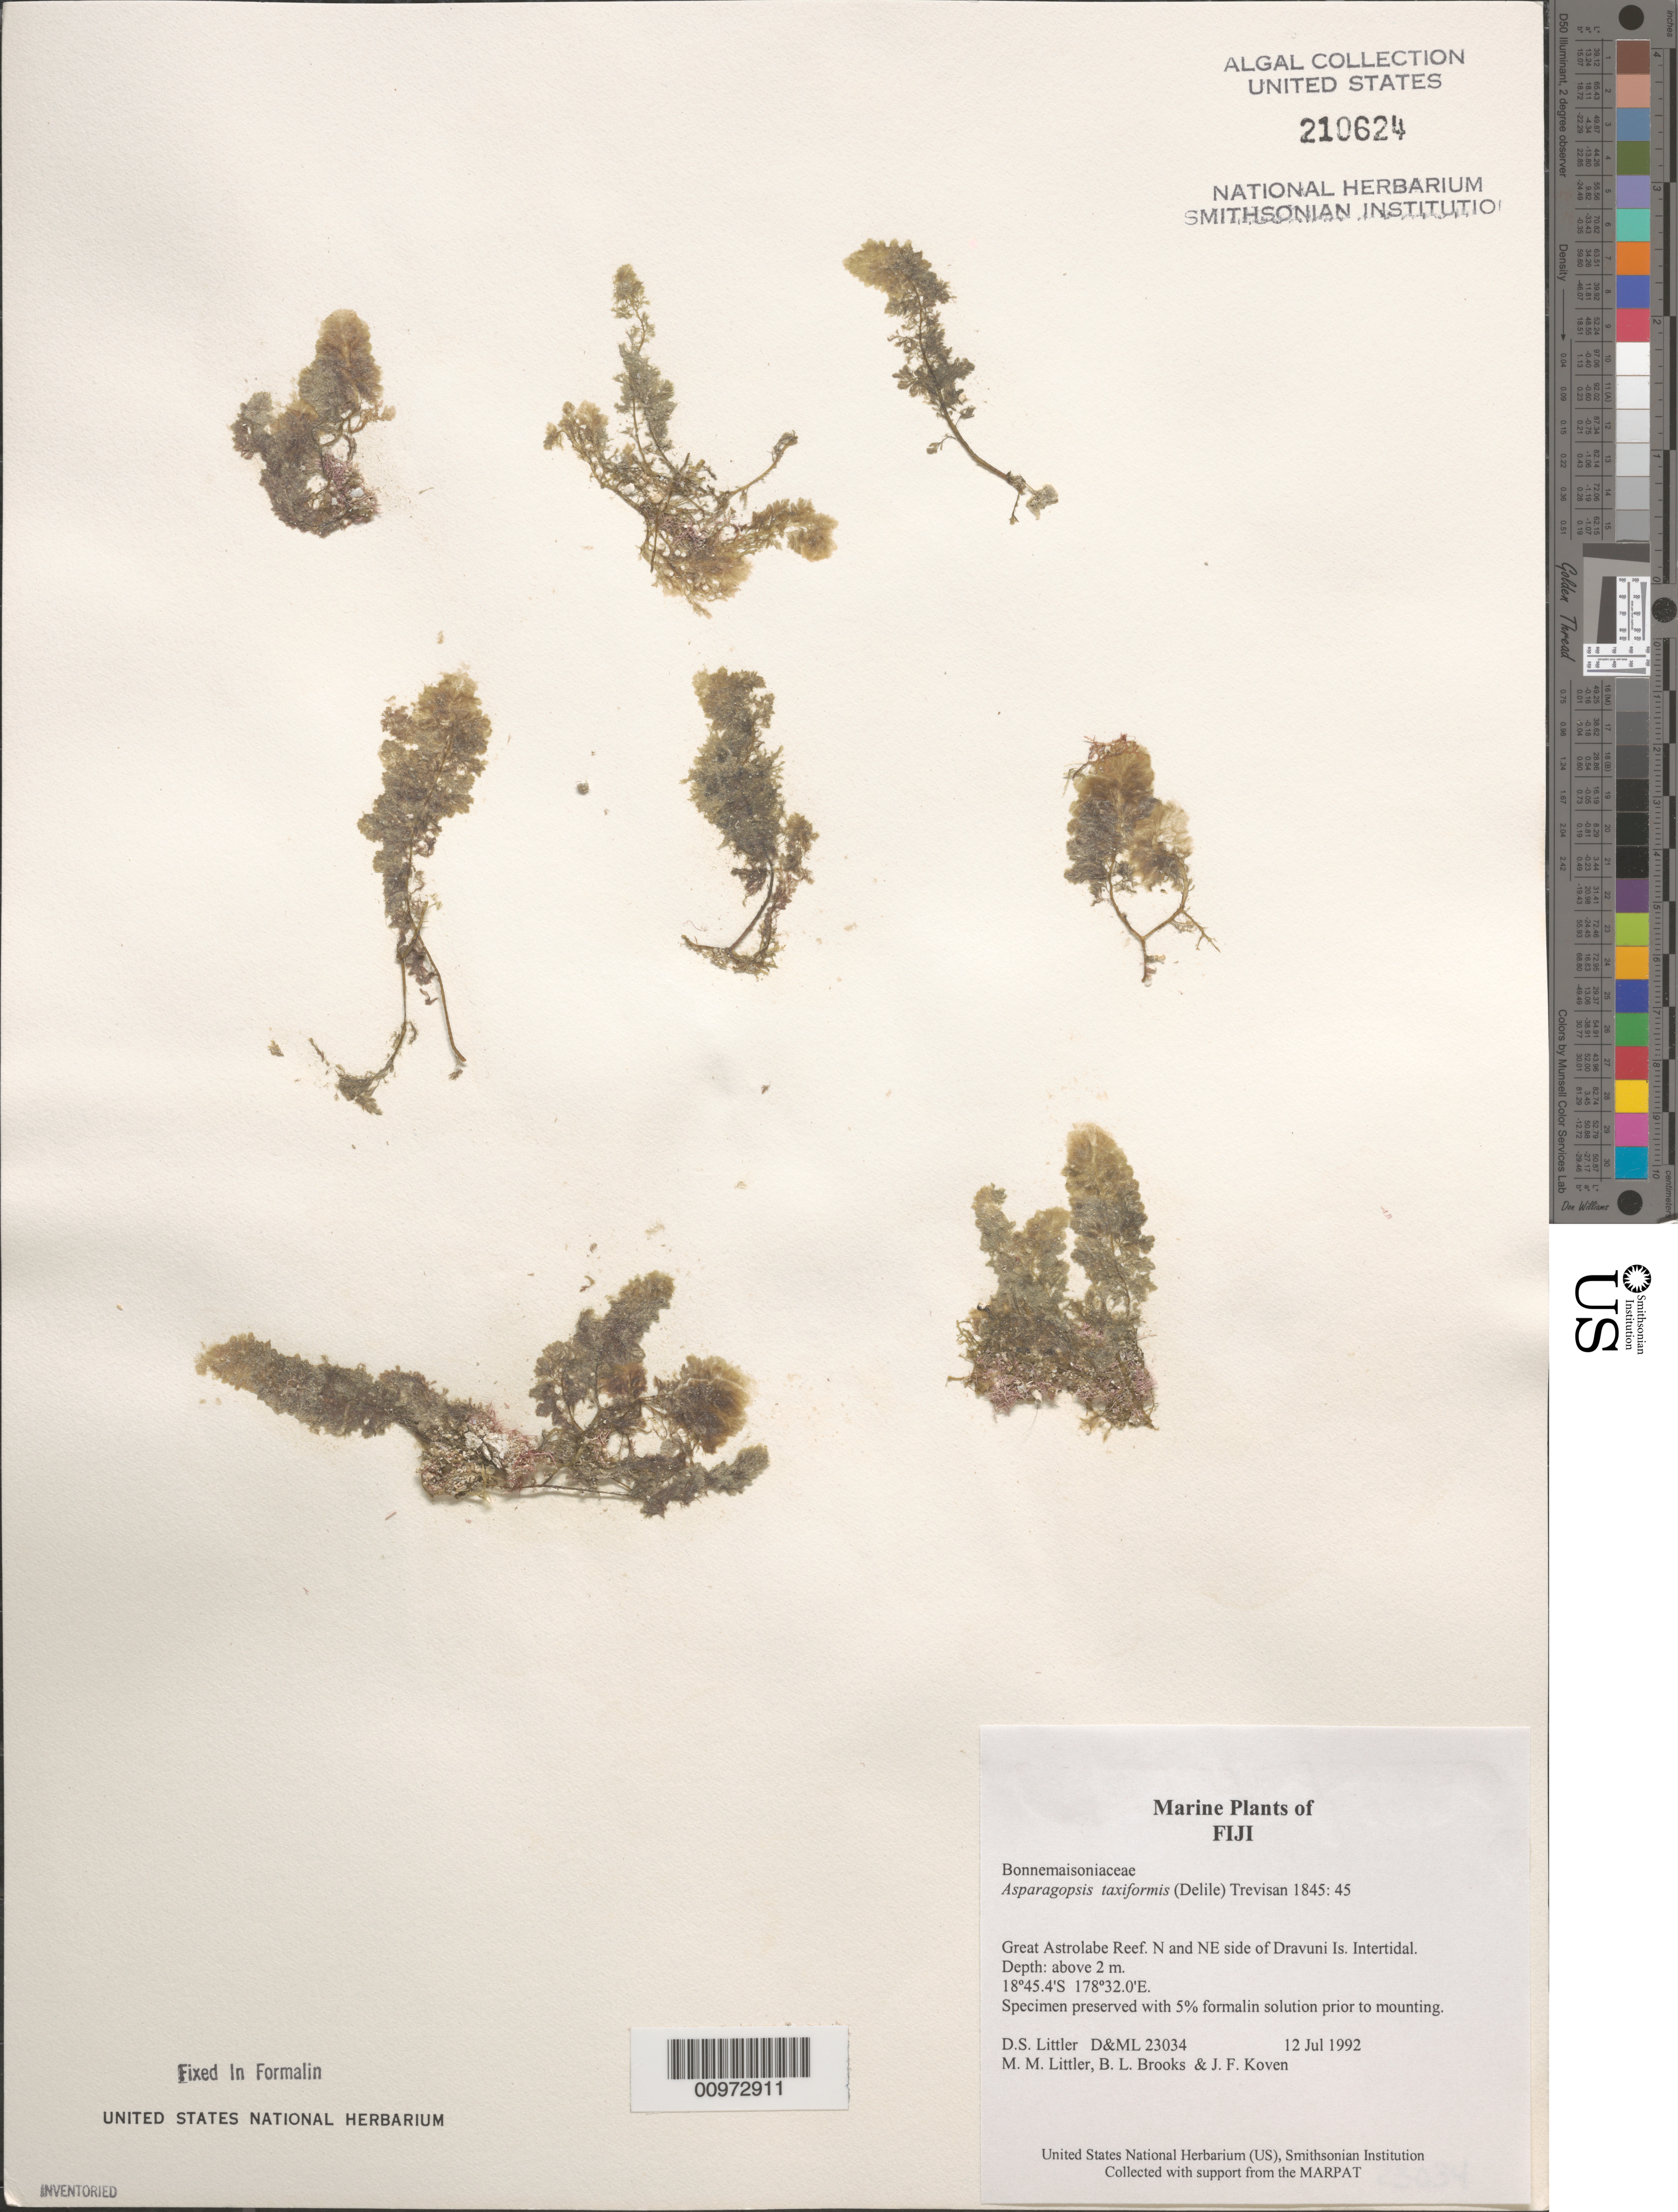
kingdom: Plantae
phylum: Rhodophyta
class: Florideophyceae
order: Bonnemaisoniales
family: Bonnemaisoniaceae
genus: Asparagopsis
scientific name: Asparagopsis taxiformis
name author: (Delile) Trevis.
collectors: D. S. Littler, M. M. Littler, B. Brooks & J. Koven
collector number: D&ML 23034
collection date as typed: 12 Jul 1992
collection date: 1992-07-12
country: Fiji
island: Dravuni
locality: Great Astrolabe Reef, north and northeast side of island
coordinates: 18 45.4'S, 178 32.0'E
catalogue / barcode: US 210624